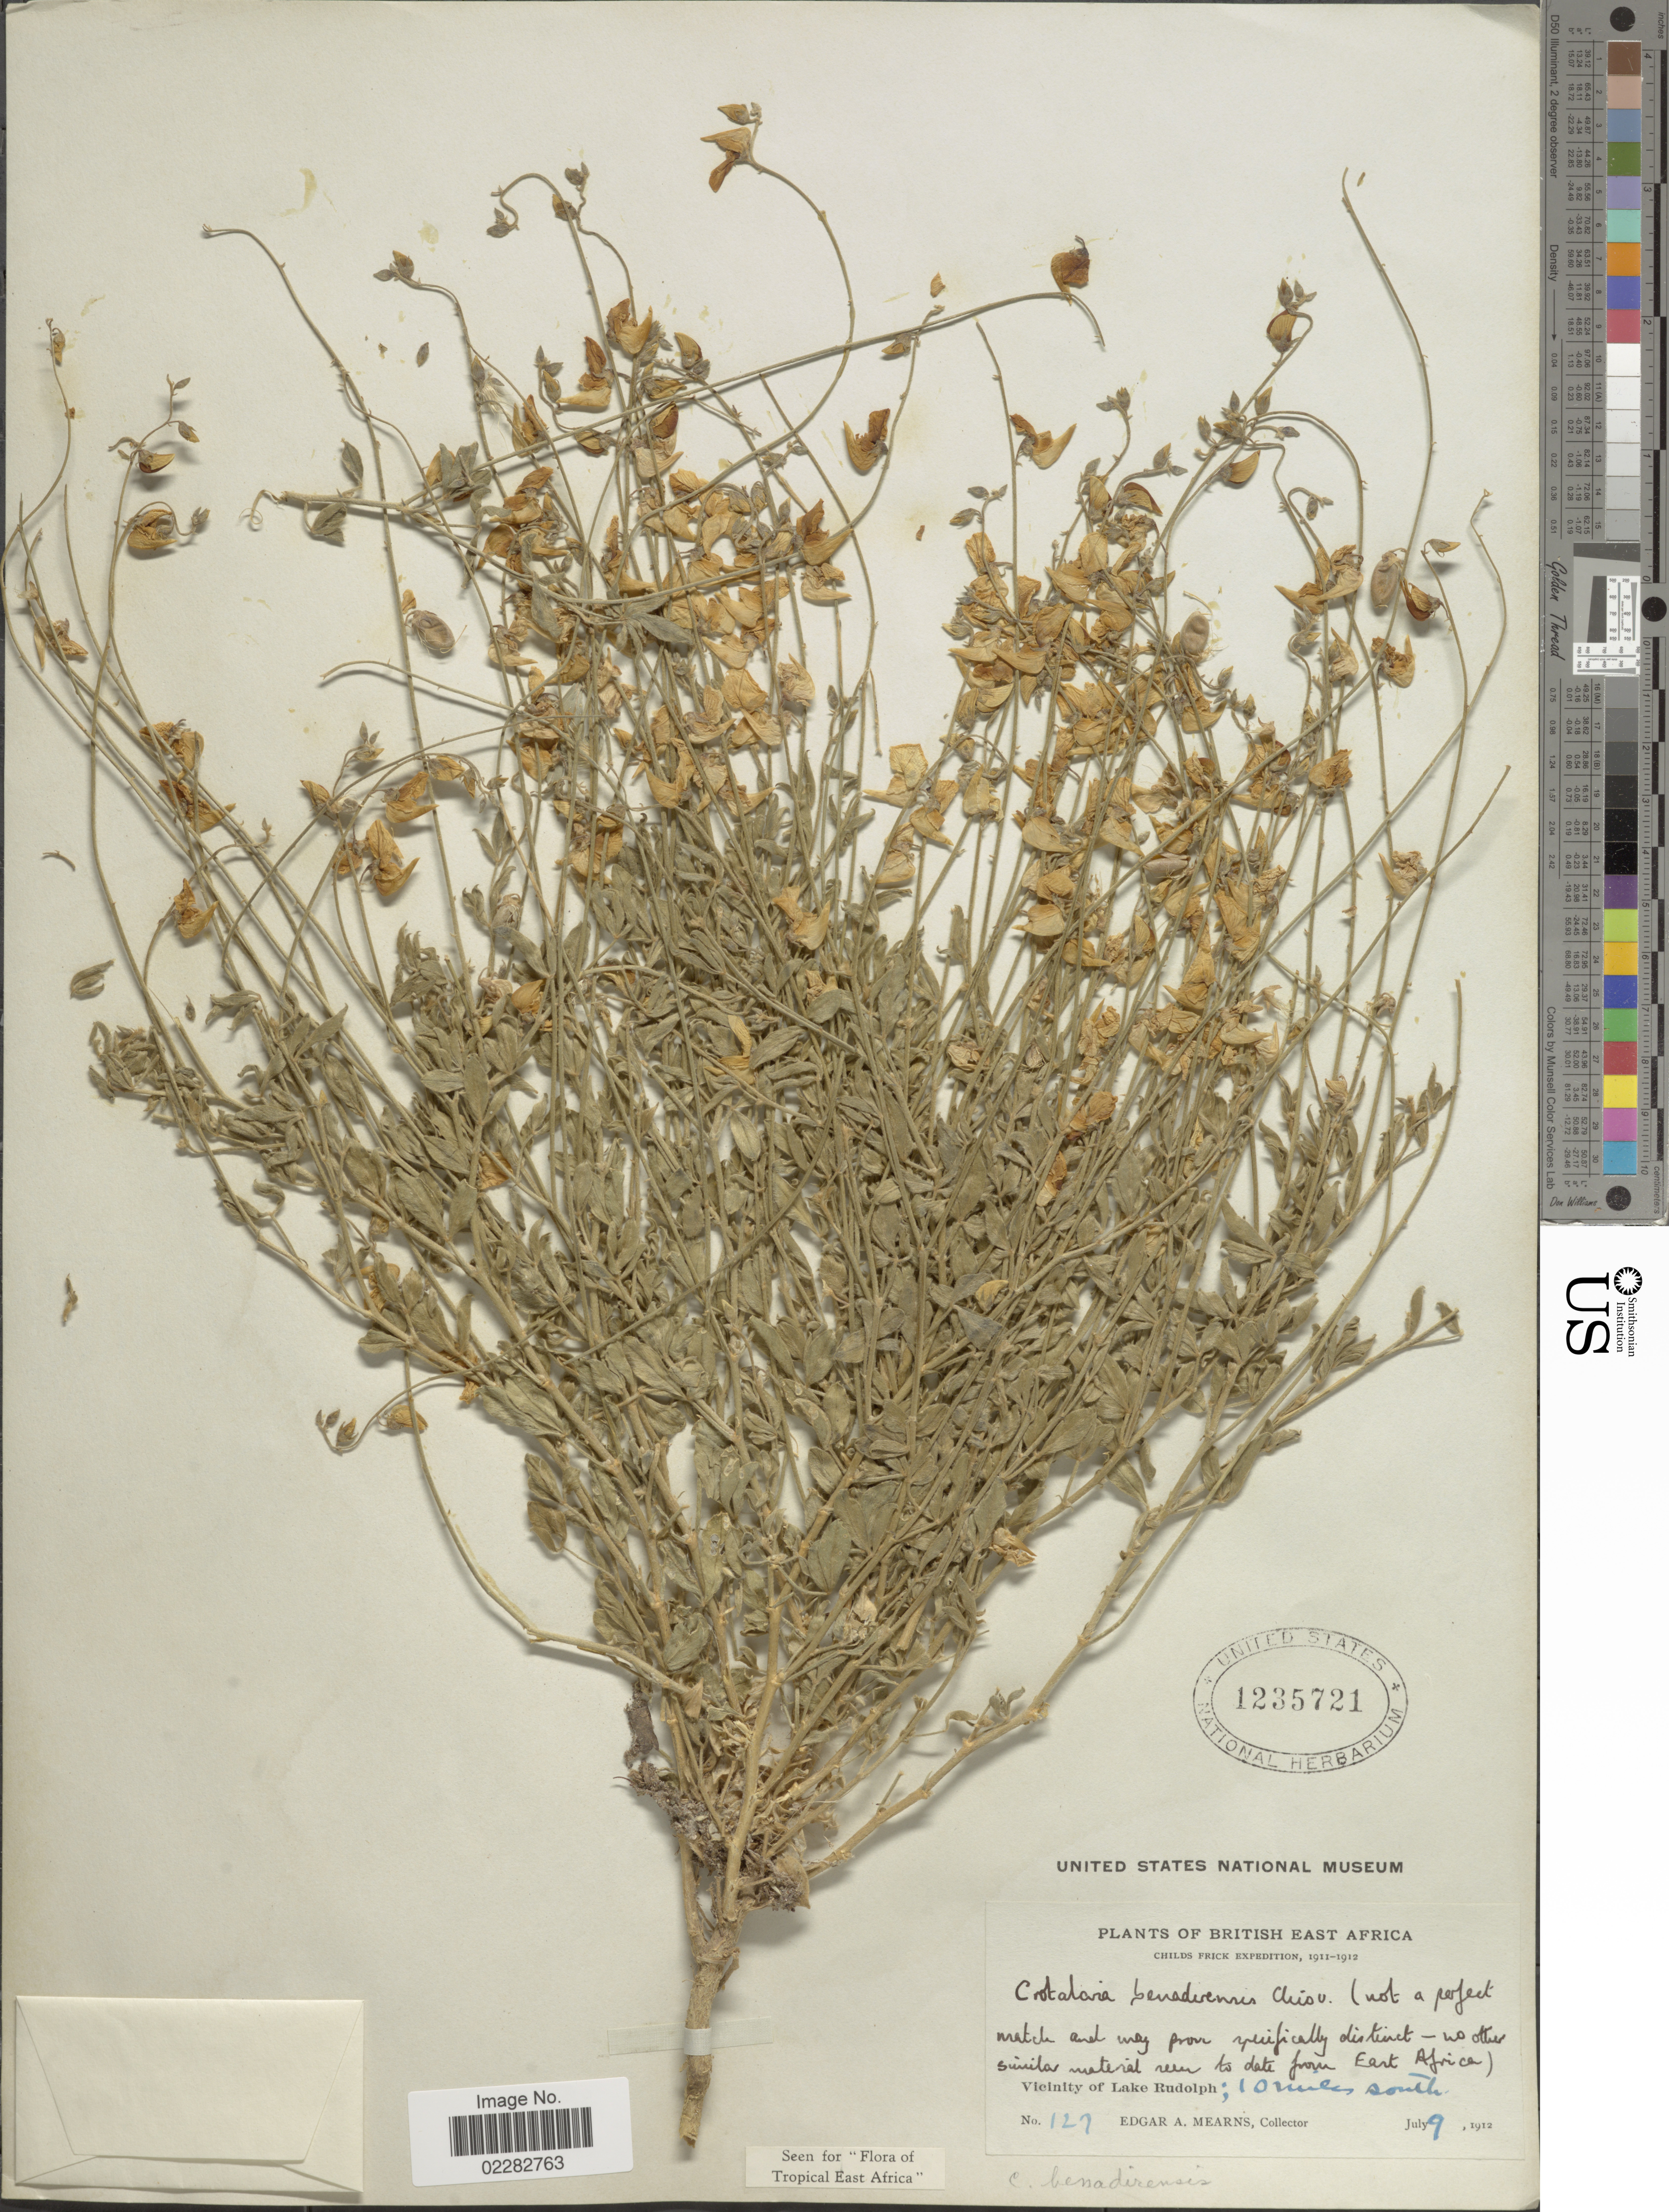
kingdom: Plantae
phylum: Tracheophyta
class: Magnoliopsida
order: Fabales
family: Fabaceae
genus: Crotalaria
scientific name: Crotalaria benadirensis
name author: Chiov.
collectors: E. A. Mearns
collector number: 127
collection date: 1912-07-09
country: Kenya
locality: British East Africa, vicinity of Lake Rudolph; 10 miles south.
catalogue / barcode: US 1235721